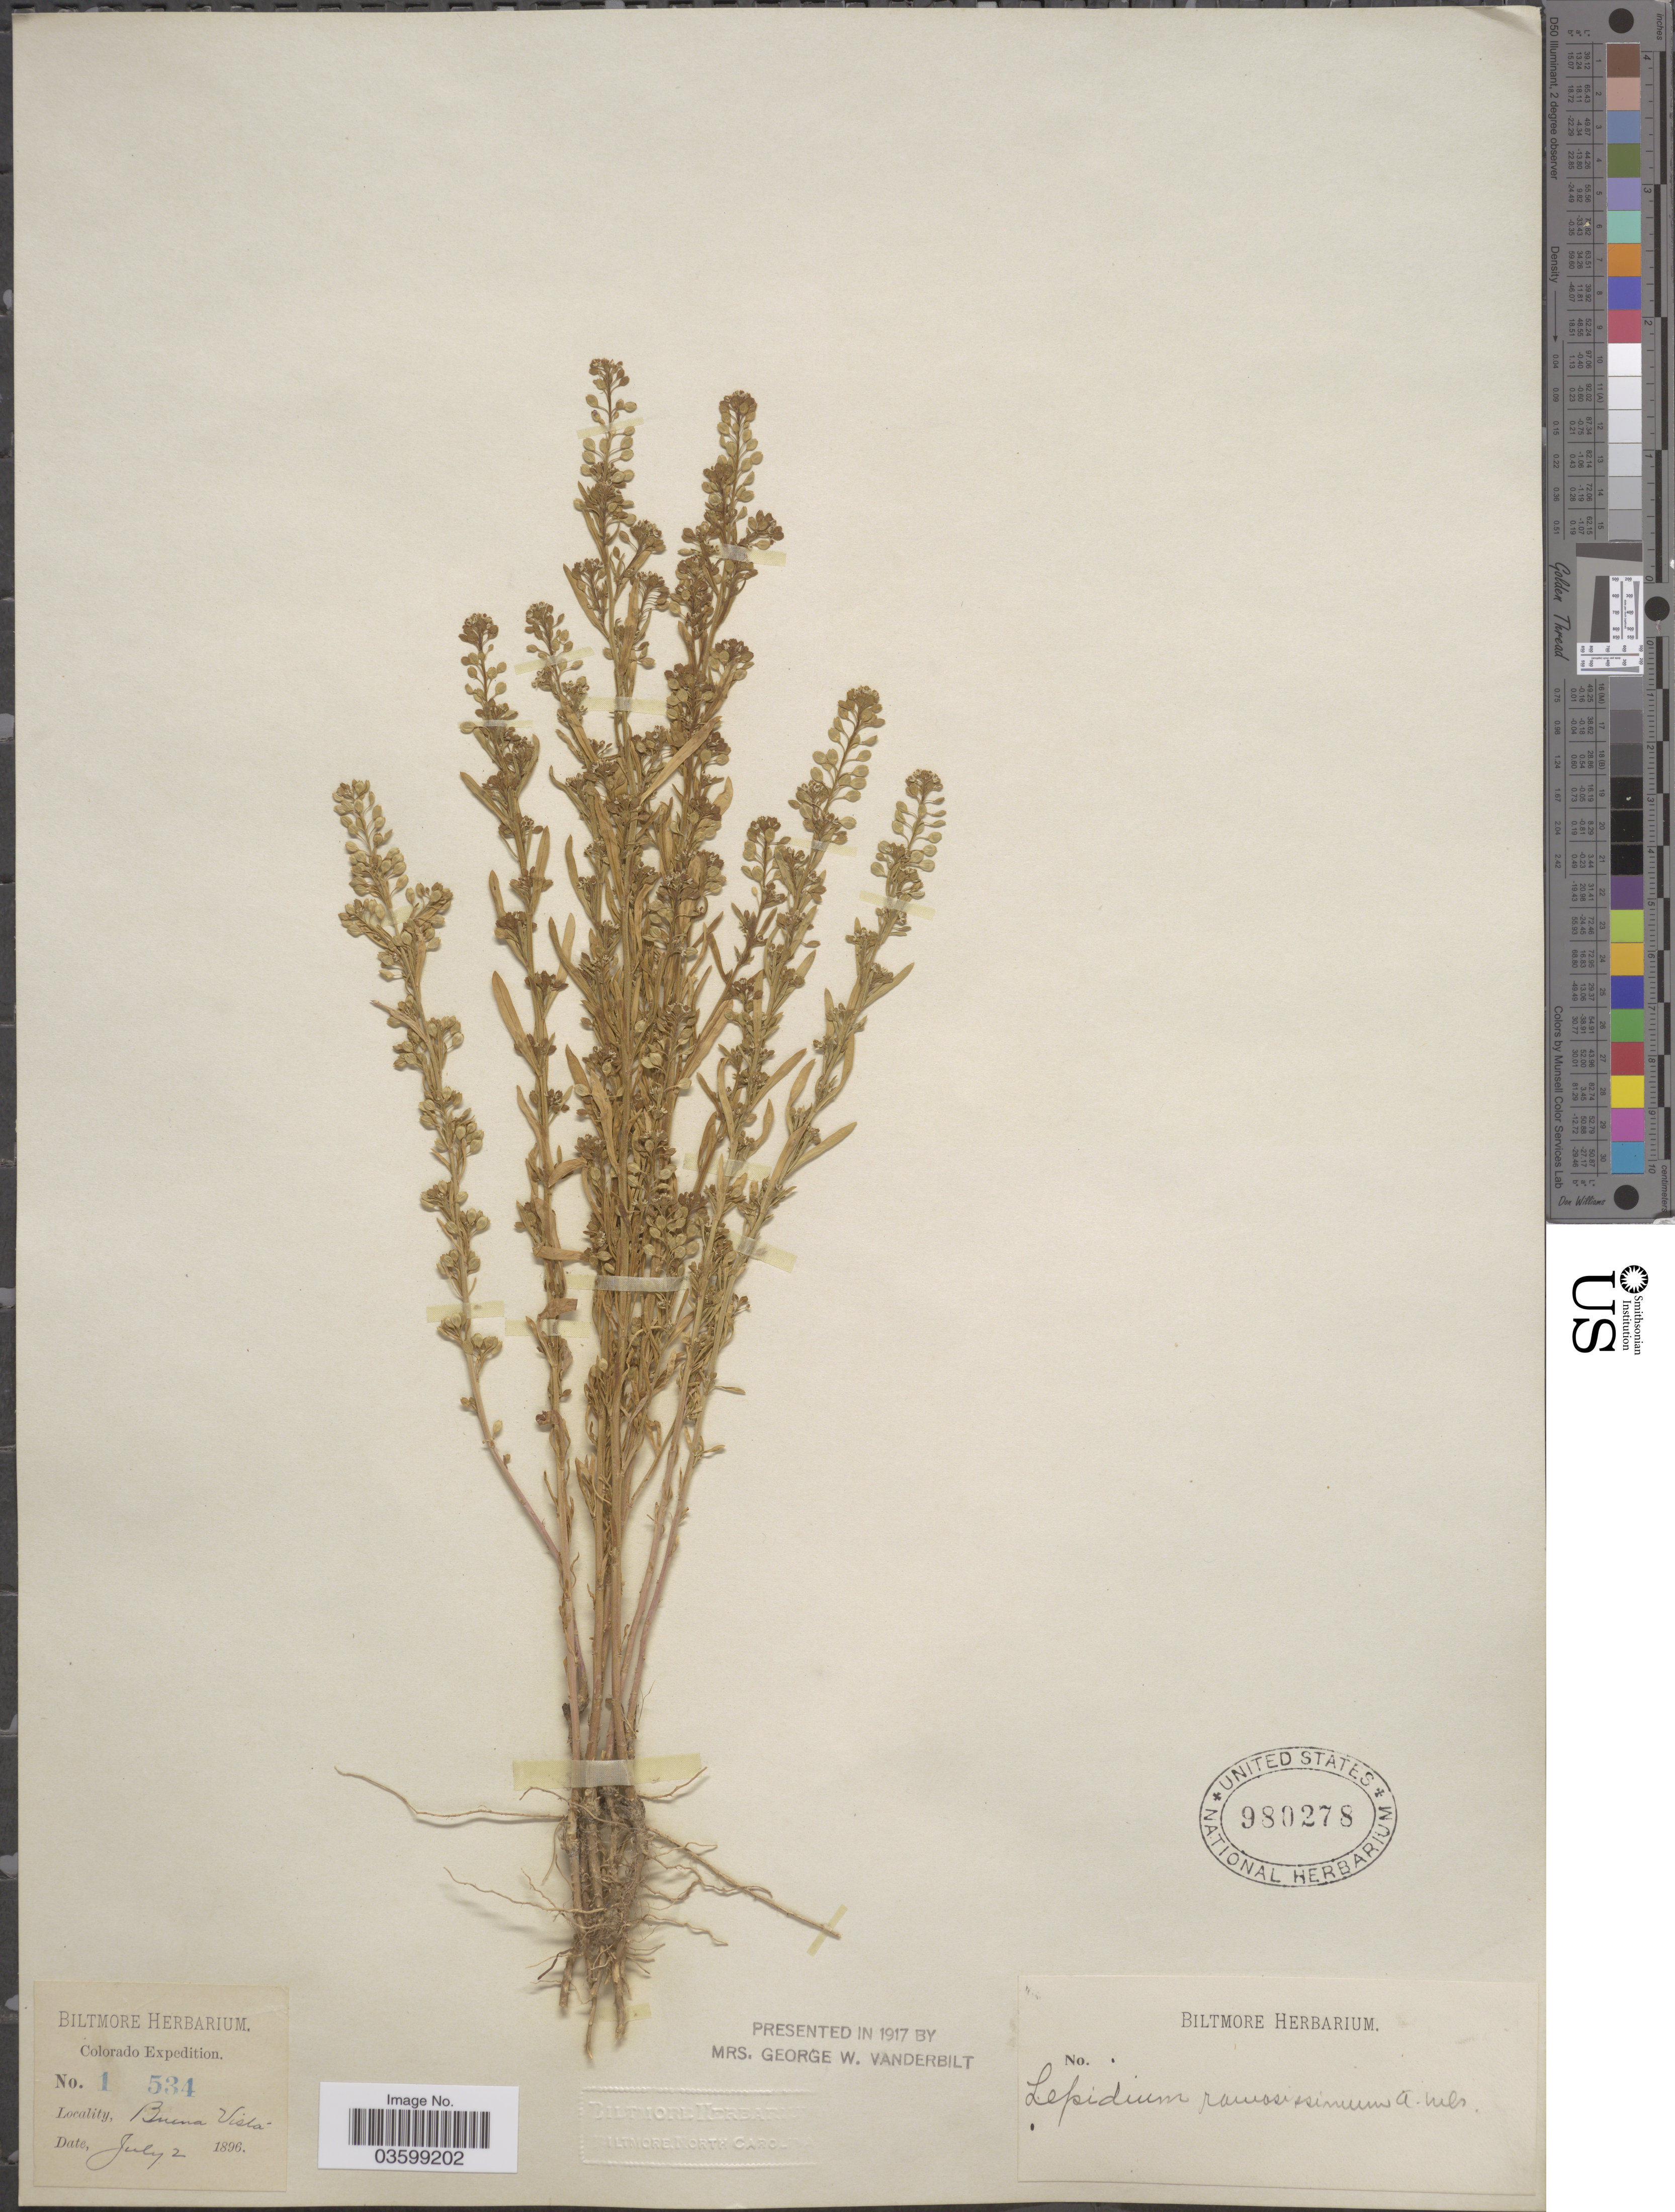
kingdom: Plantae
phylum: Tracheophyta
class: Magnoliopsida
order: Brassicales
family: Brassicaceae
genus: Lepidium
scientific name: Lepidium ramosissimum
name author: A. Nelson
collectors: ex herb. Biltmore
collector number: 1534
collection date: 1896-07-02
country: United States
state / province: Colorado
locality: Buena Vista.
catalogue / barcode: US 980278